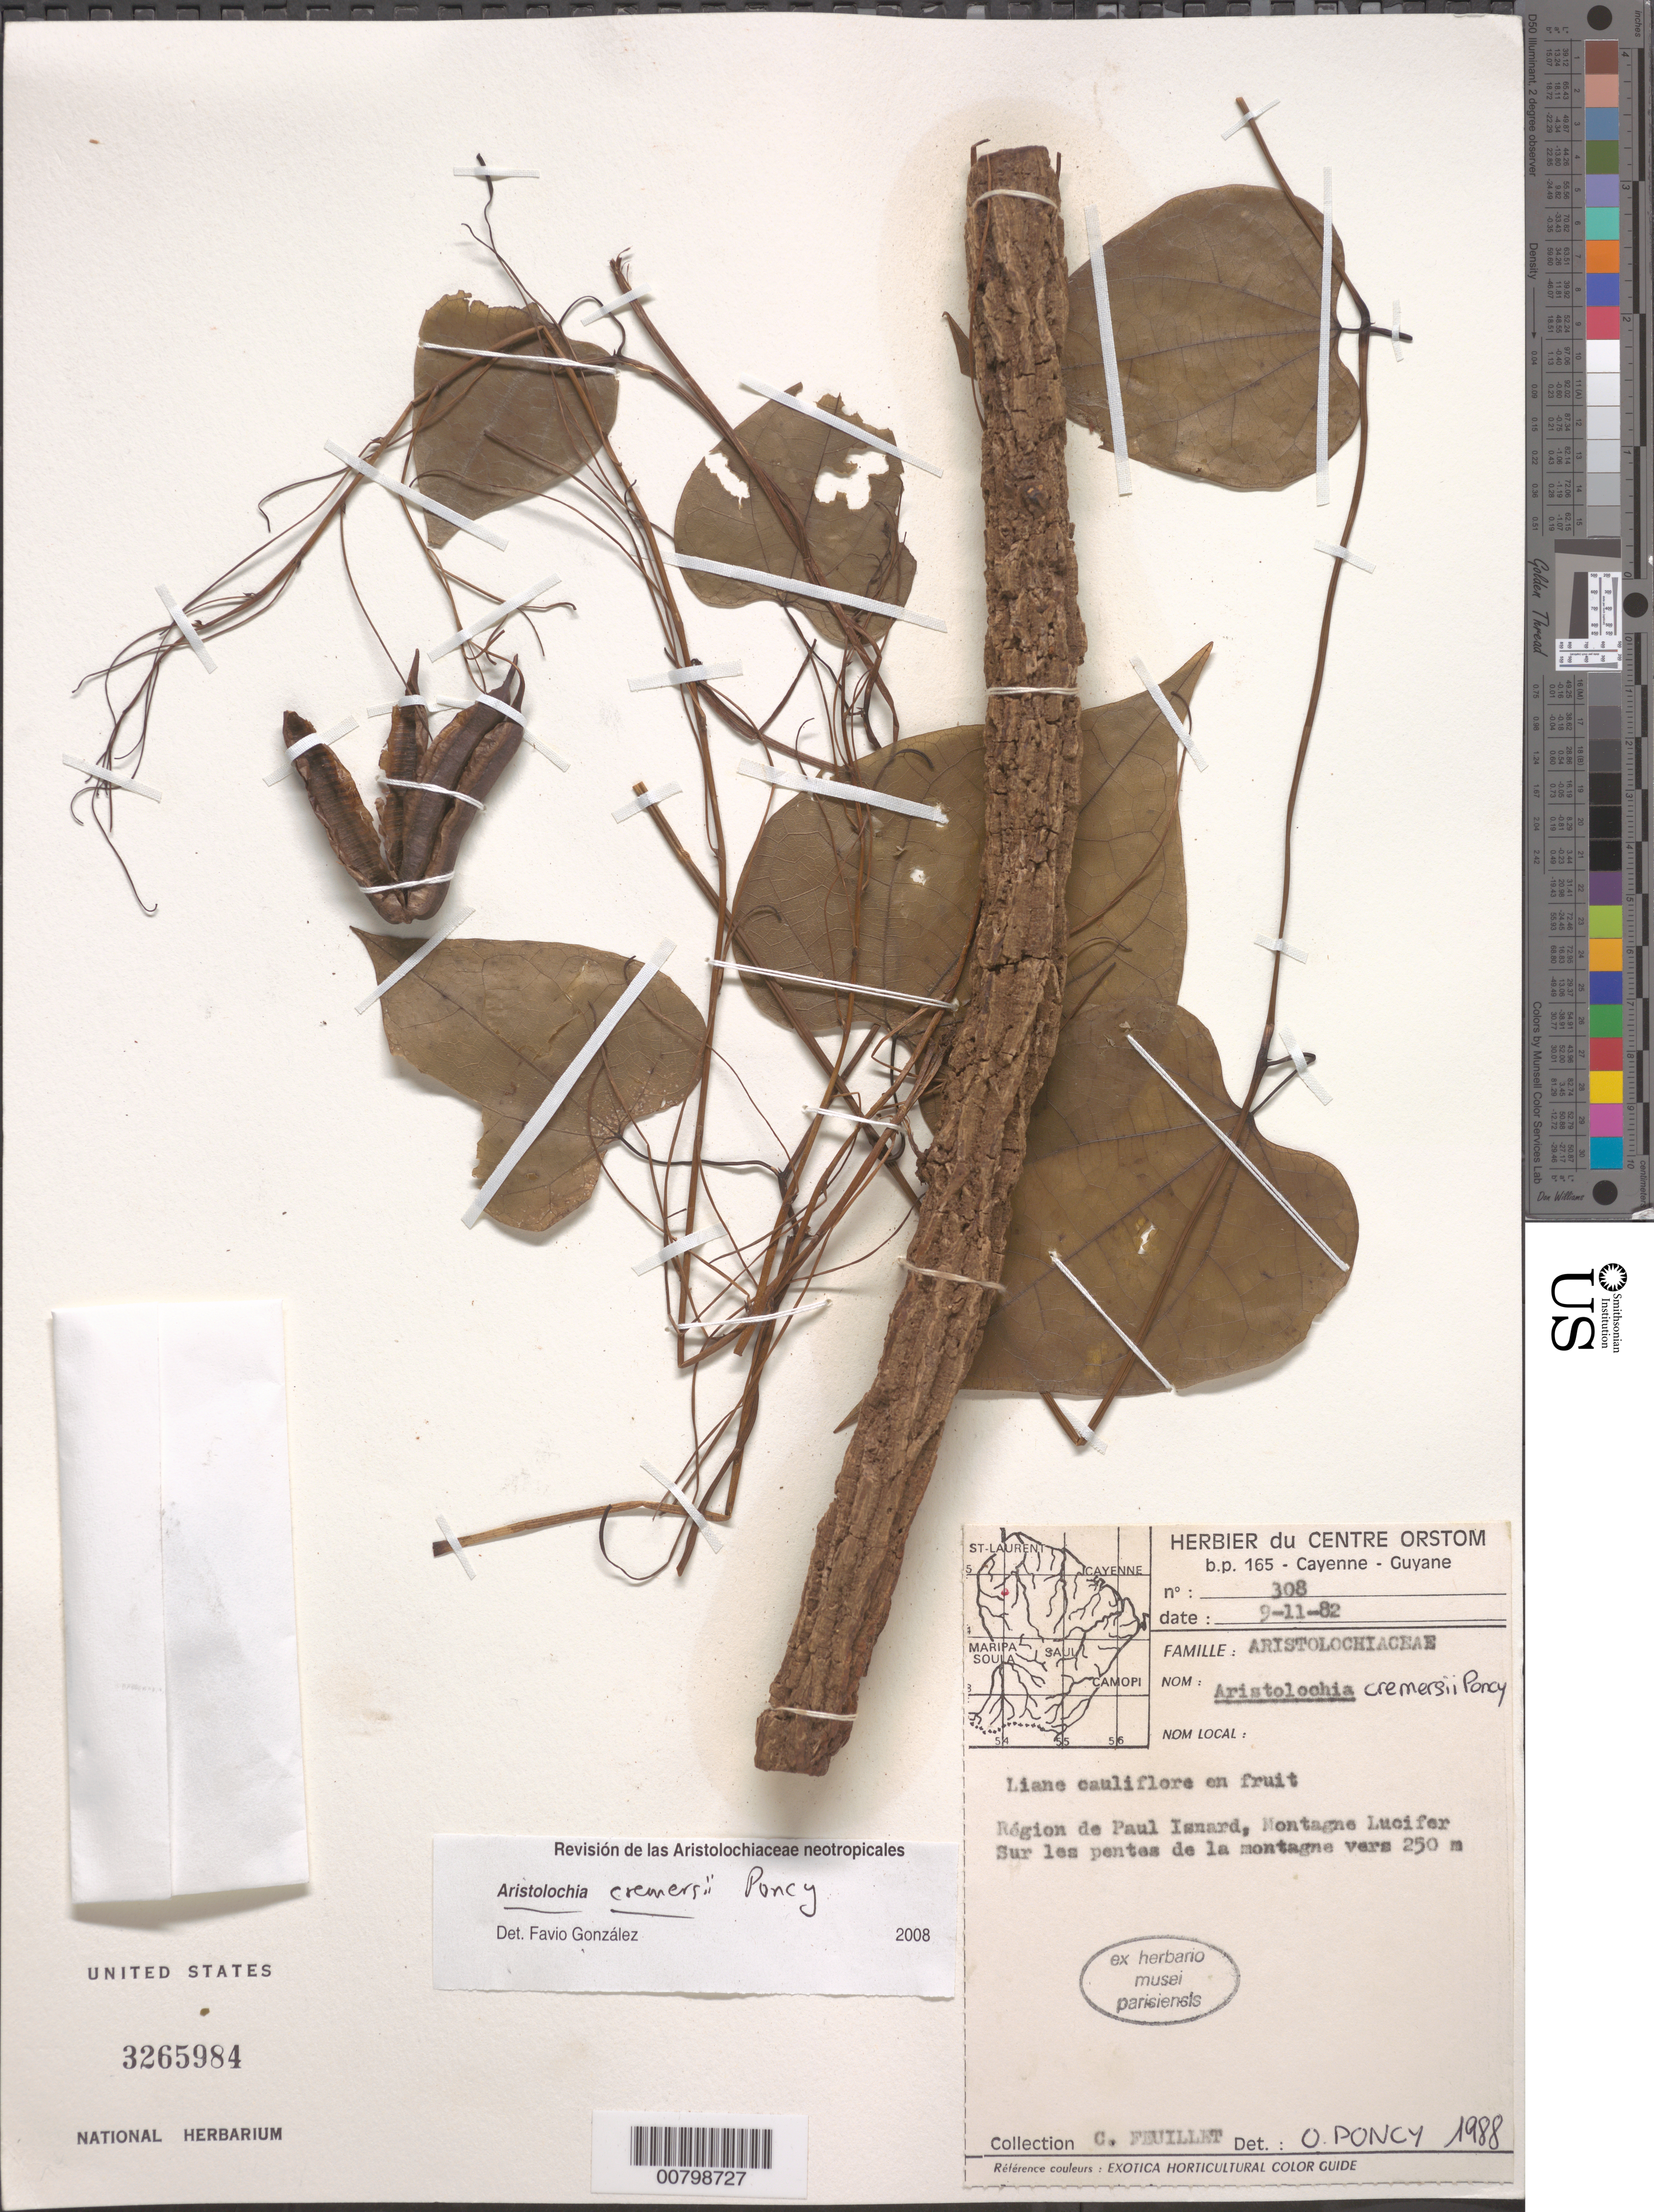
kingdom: Plantae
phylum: Tracheophyta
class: Magnoliopsida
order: Piperales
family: Aristolochiaceae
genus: Aristolochia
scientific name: Aristolochia cremersii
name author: Poncy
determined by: Poncy, O.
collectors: C. Feuillet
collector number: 308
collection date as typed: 9-Nov-82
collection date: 1982-11-09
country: French Guiana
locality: Région de Paul Isnard, Montagne Lucifer, Mana Basin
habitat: Sur les pentas de la montagne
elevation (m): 250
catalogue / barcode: US 3265984